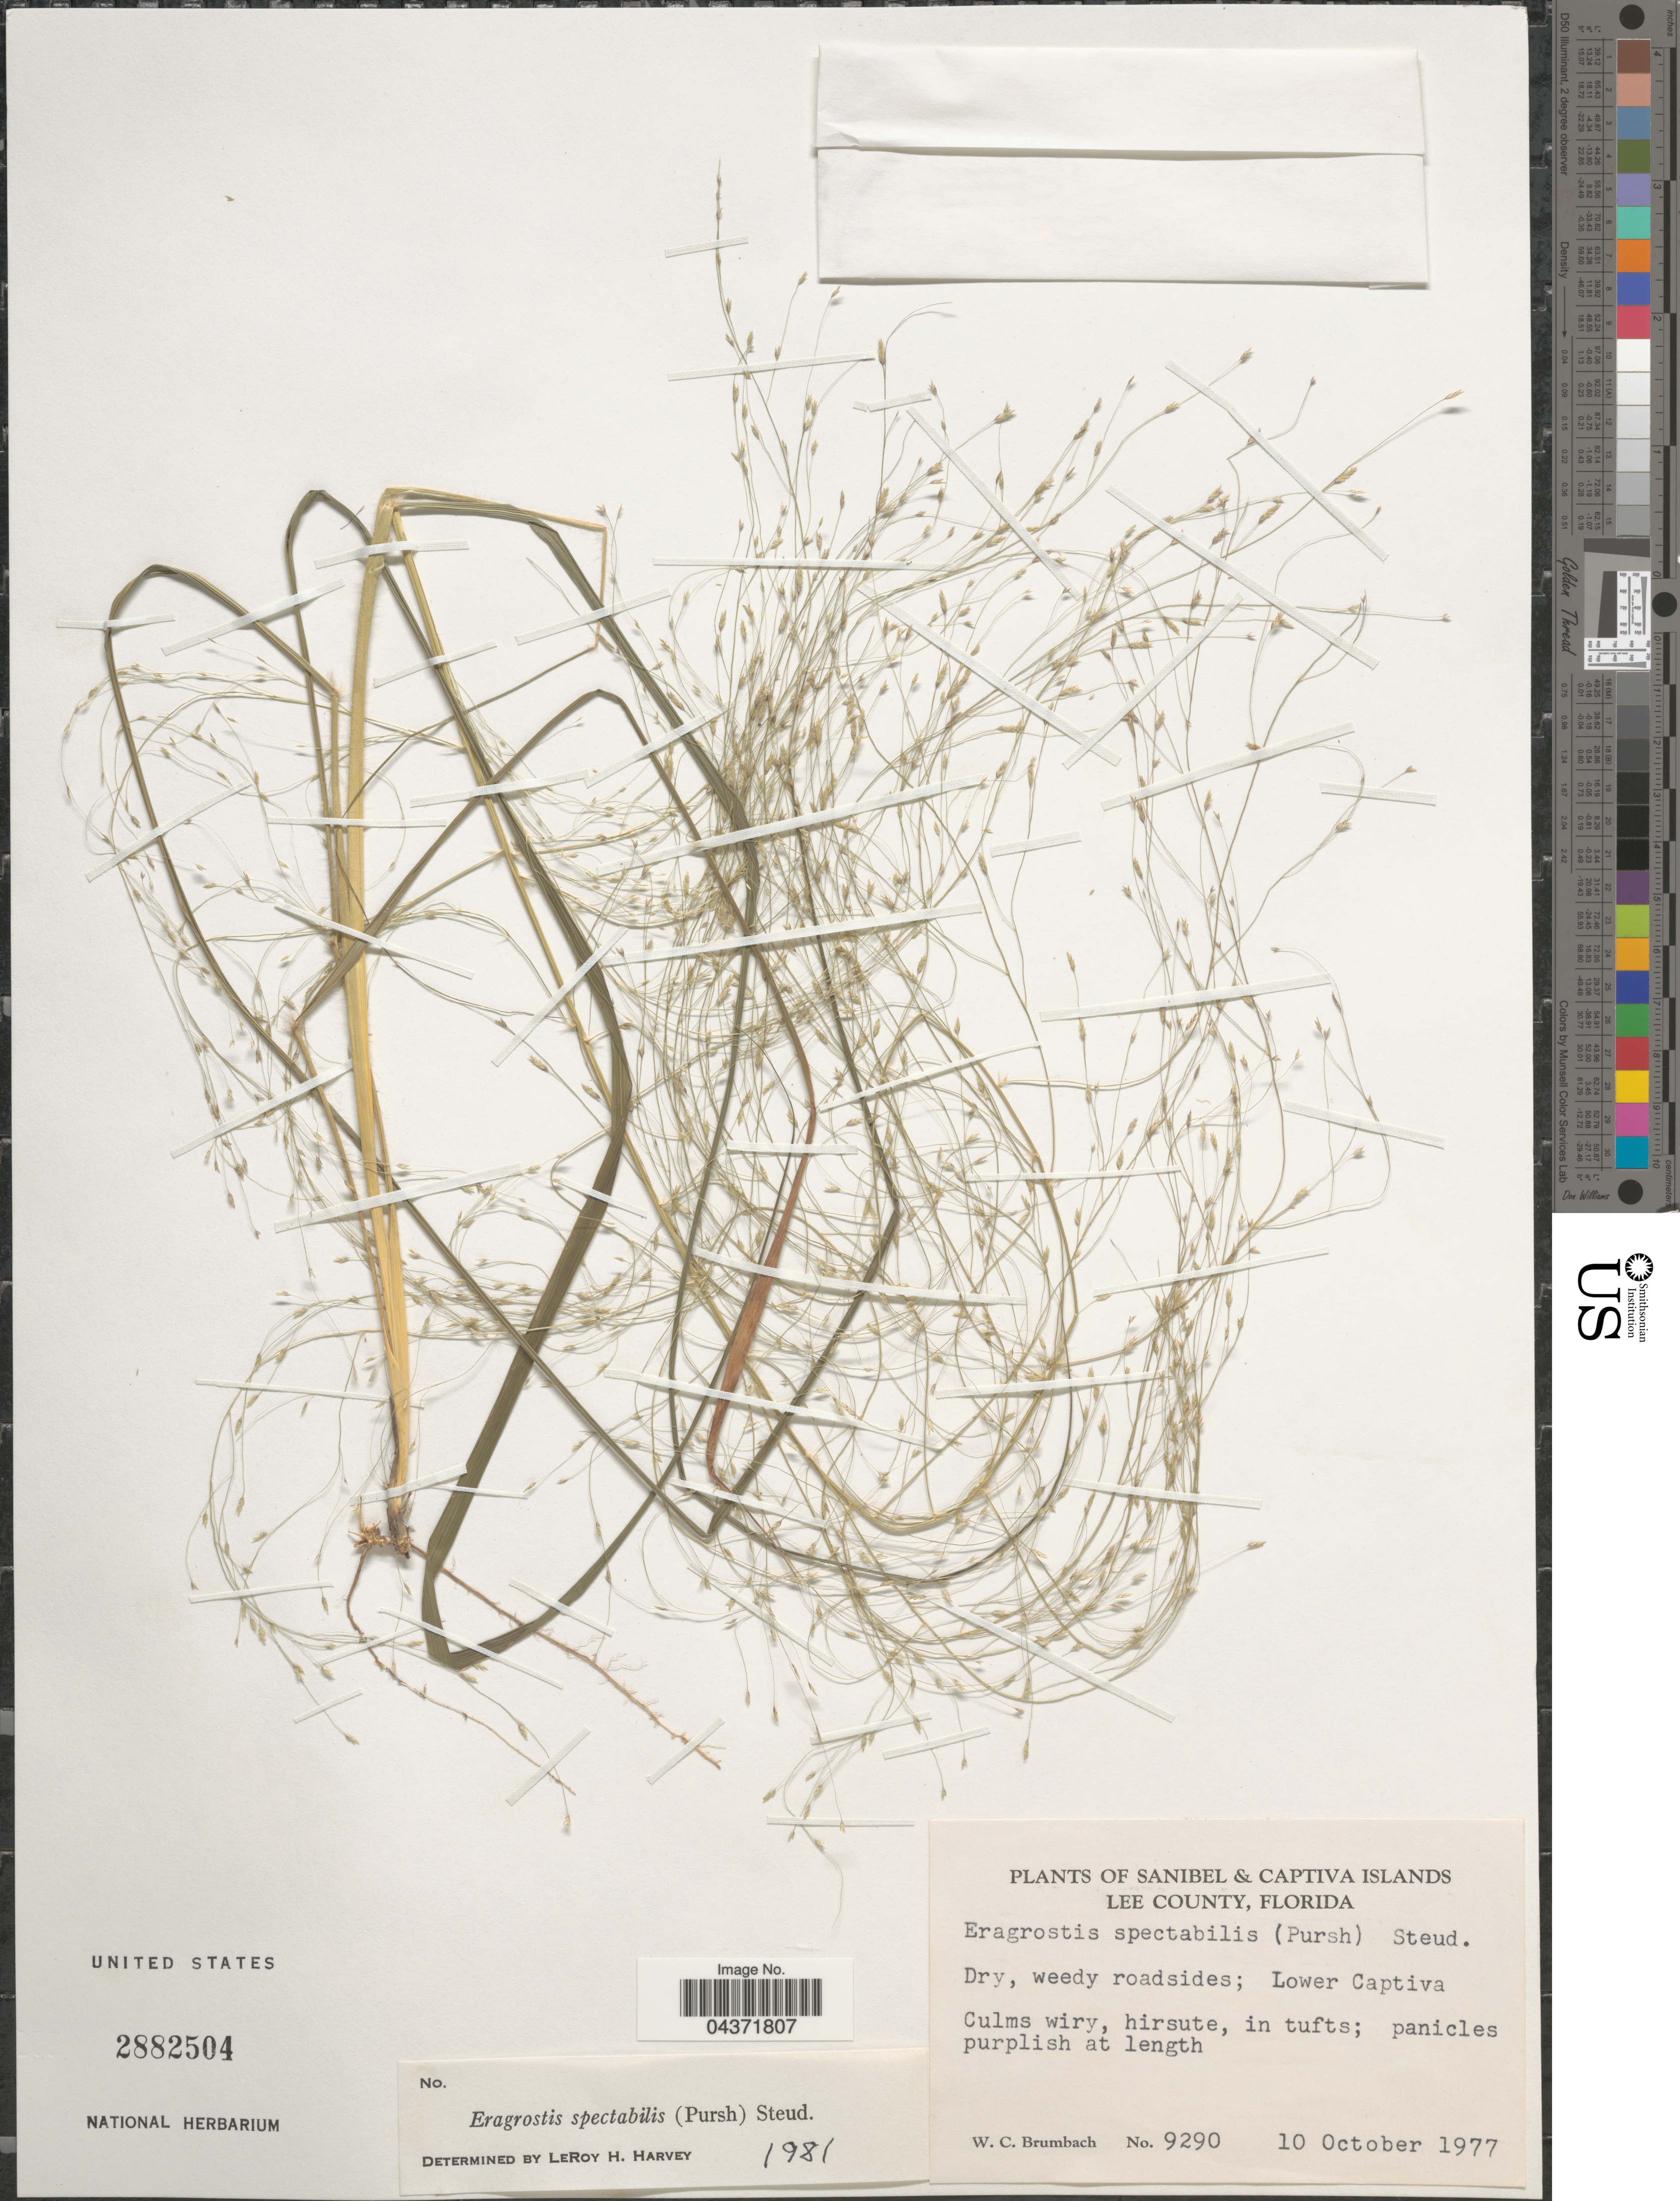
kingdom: Plantae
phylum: Tracheophyta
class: Liliopsida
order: Poales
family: Poaceae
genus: Eragrostis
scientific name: Eragrostis spectabilis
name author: (Pursh) Steud.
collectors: W. C. Brumbach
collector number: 9290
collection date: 1977-10-10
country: United States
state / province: Florida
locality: Sanibel & Captiva Islands. Lee County. Lower Captiva.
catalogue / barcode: US 2882504